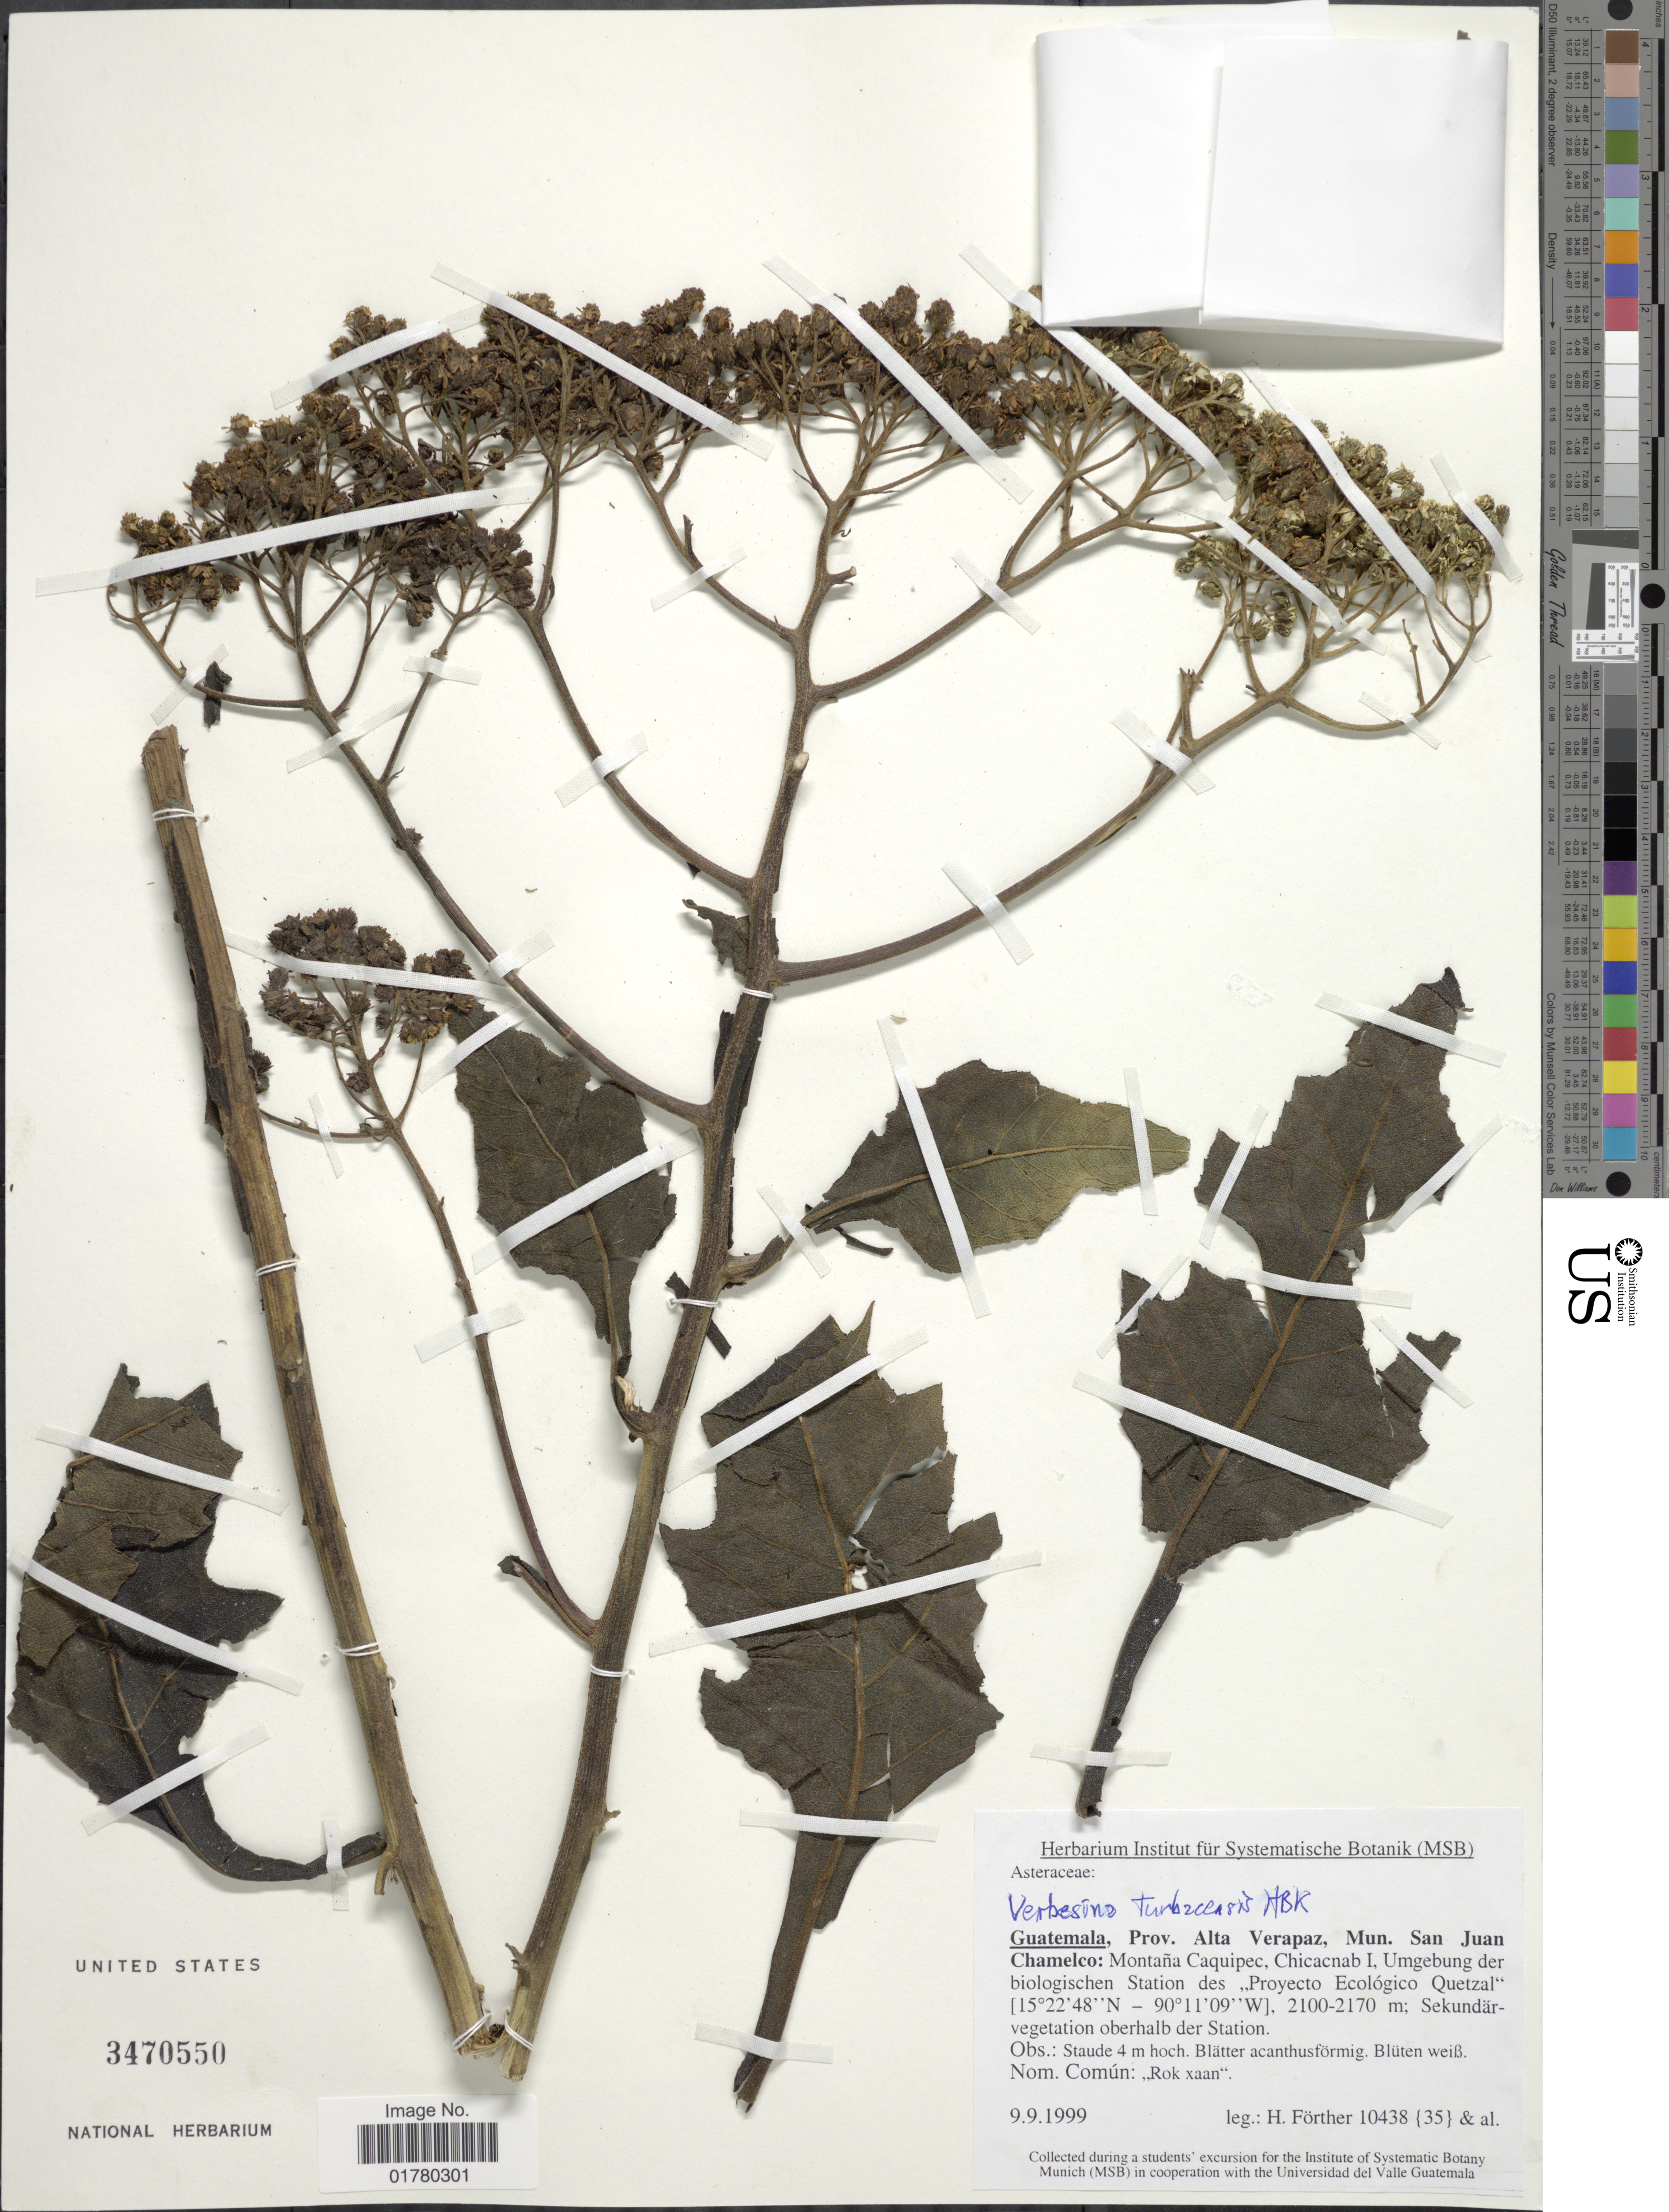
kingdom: Plantae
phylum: Tracheophyta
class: Magnoliopsida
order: Asterales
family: Asteraceae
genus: Verbesina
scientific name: Verbesina turbacensis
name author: Kunth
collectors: H. Förther & et al.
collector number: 10438{35}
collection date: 1999-09-09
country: Guatemala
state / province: Alta Verapaz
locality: Mun. San Juan Chamelco: Montaña Caquipec, Chicacnab I, Umgebung der biologischen Station des "Proyecto Ecológico Quetzal"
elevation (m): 2100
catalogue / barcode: US 3470550